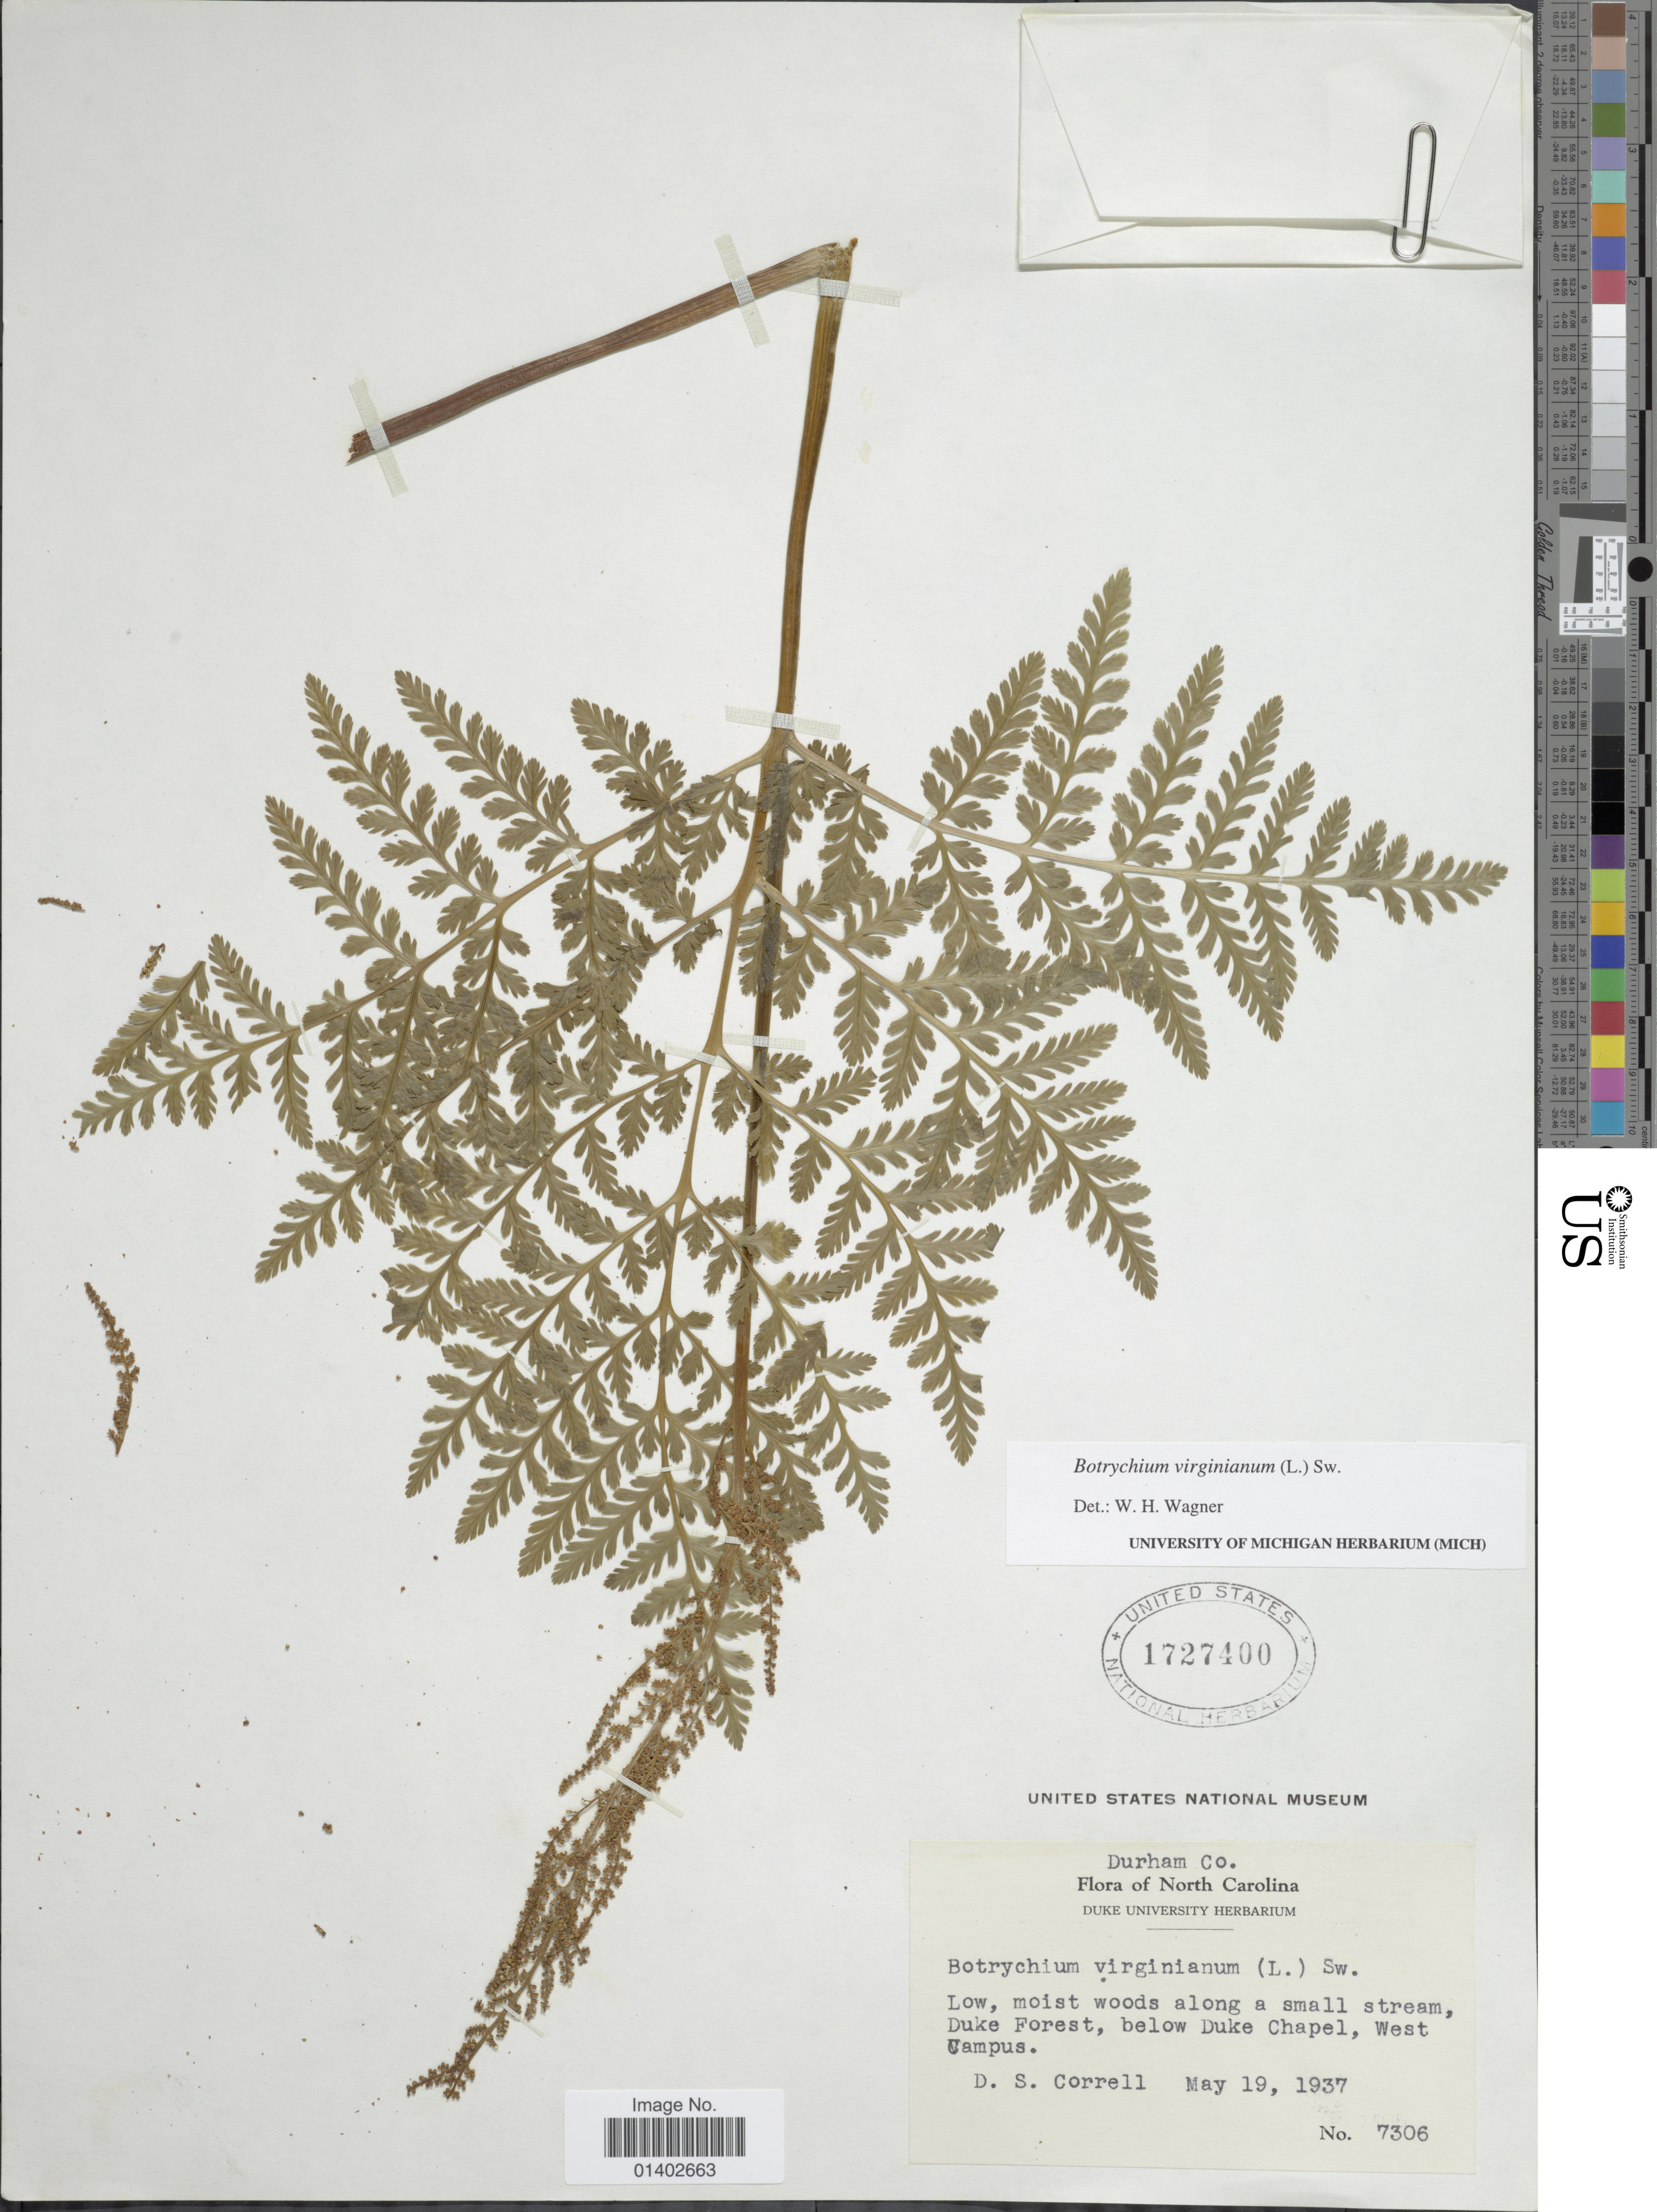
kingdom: Plantae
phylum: Tracheophyta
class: Polypodiopsida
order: Ophioglossales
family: Ophioglossaceae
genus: Botrychium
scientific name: Botrychium virginianum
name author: (L.) Sw.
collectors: D. S. Correll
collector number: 7306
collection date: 1937-05-19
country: United States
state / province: North Carolina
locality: Durham Co, low, moist woods along a small stream Duke Forest, below Duke Chapel,West Campus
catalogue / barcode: US 1727400